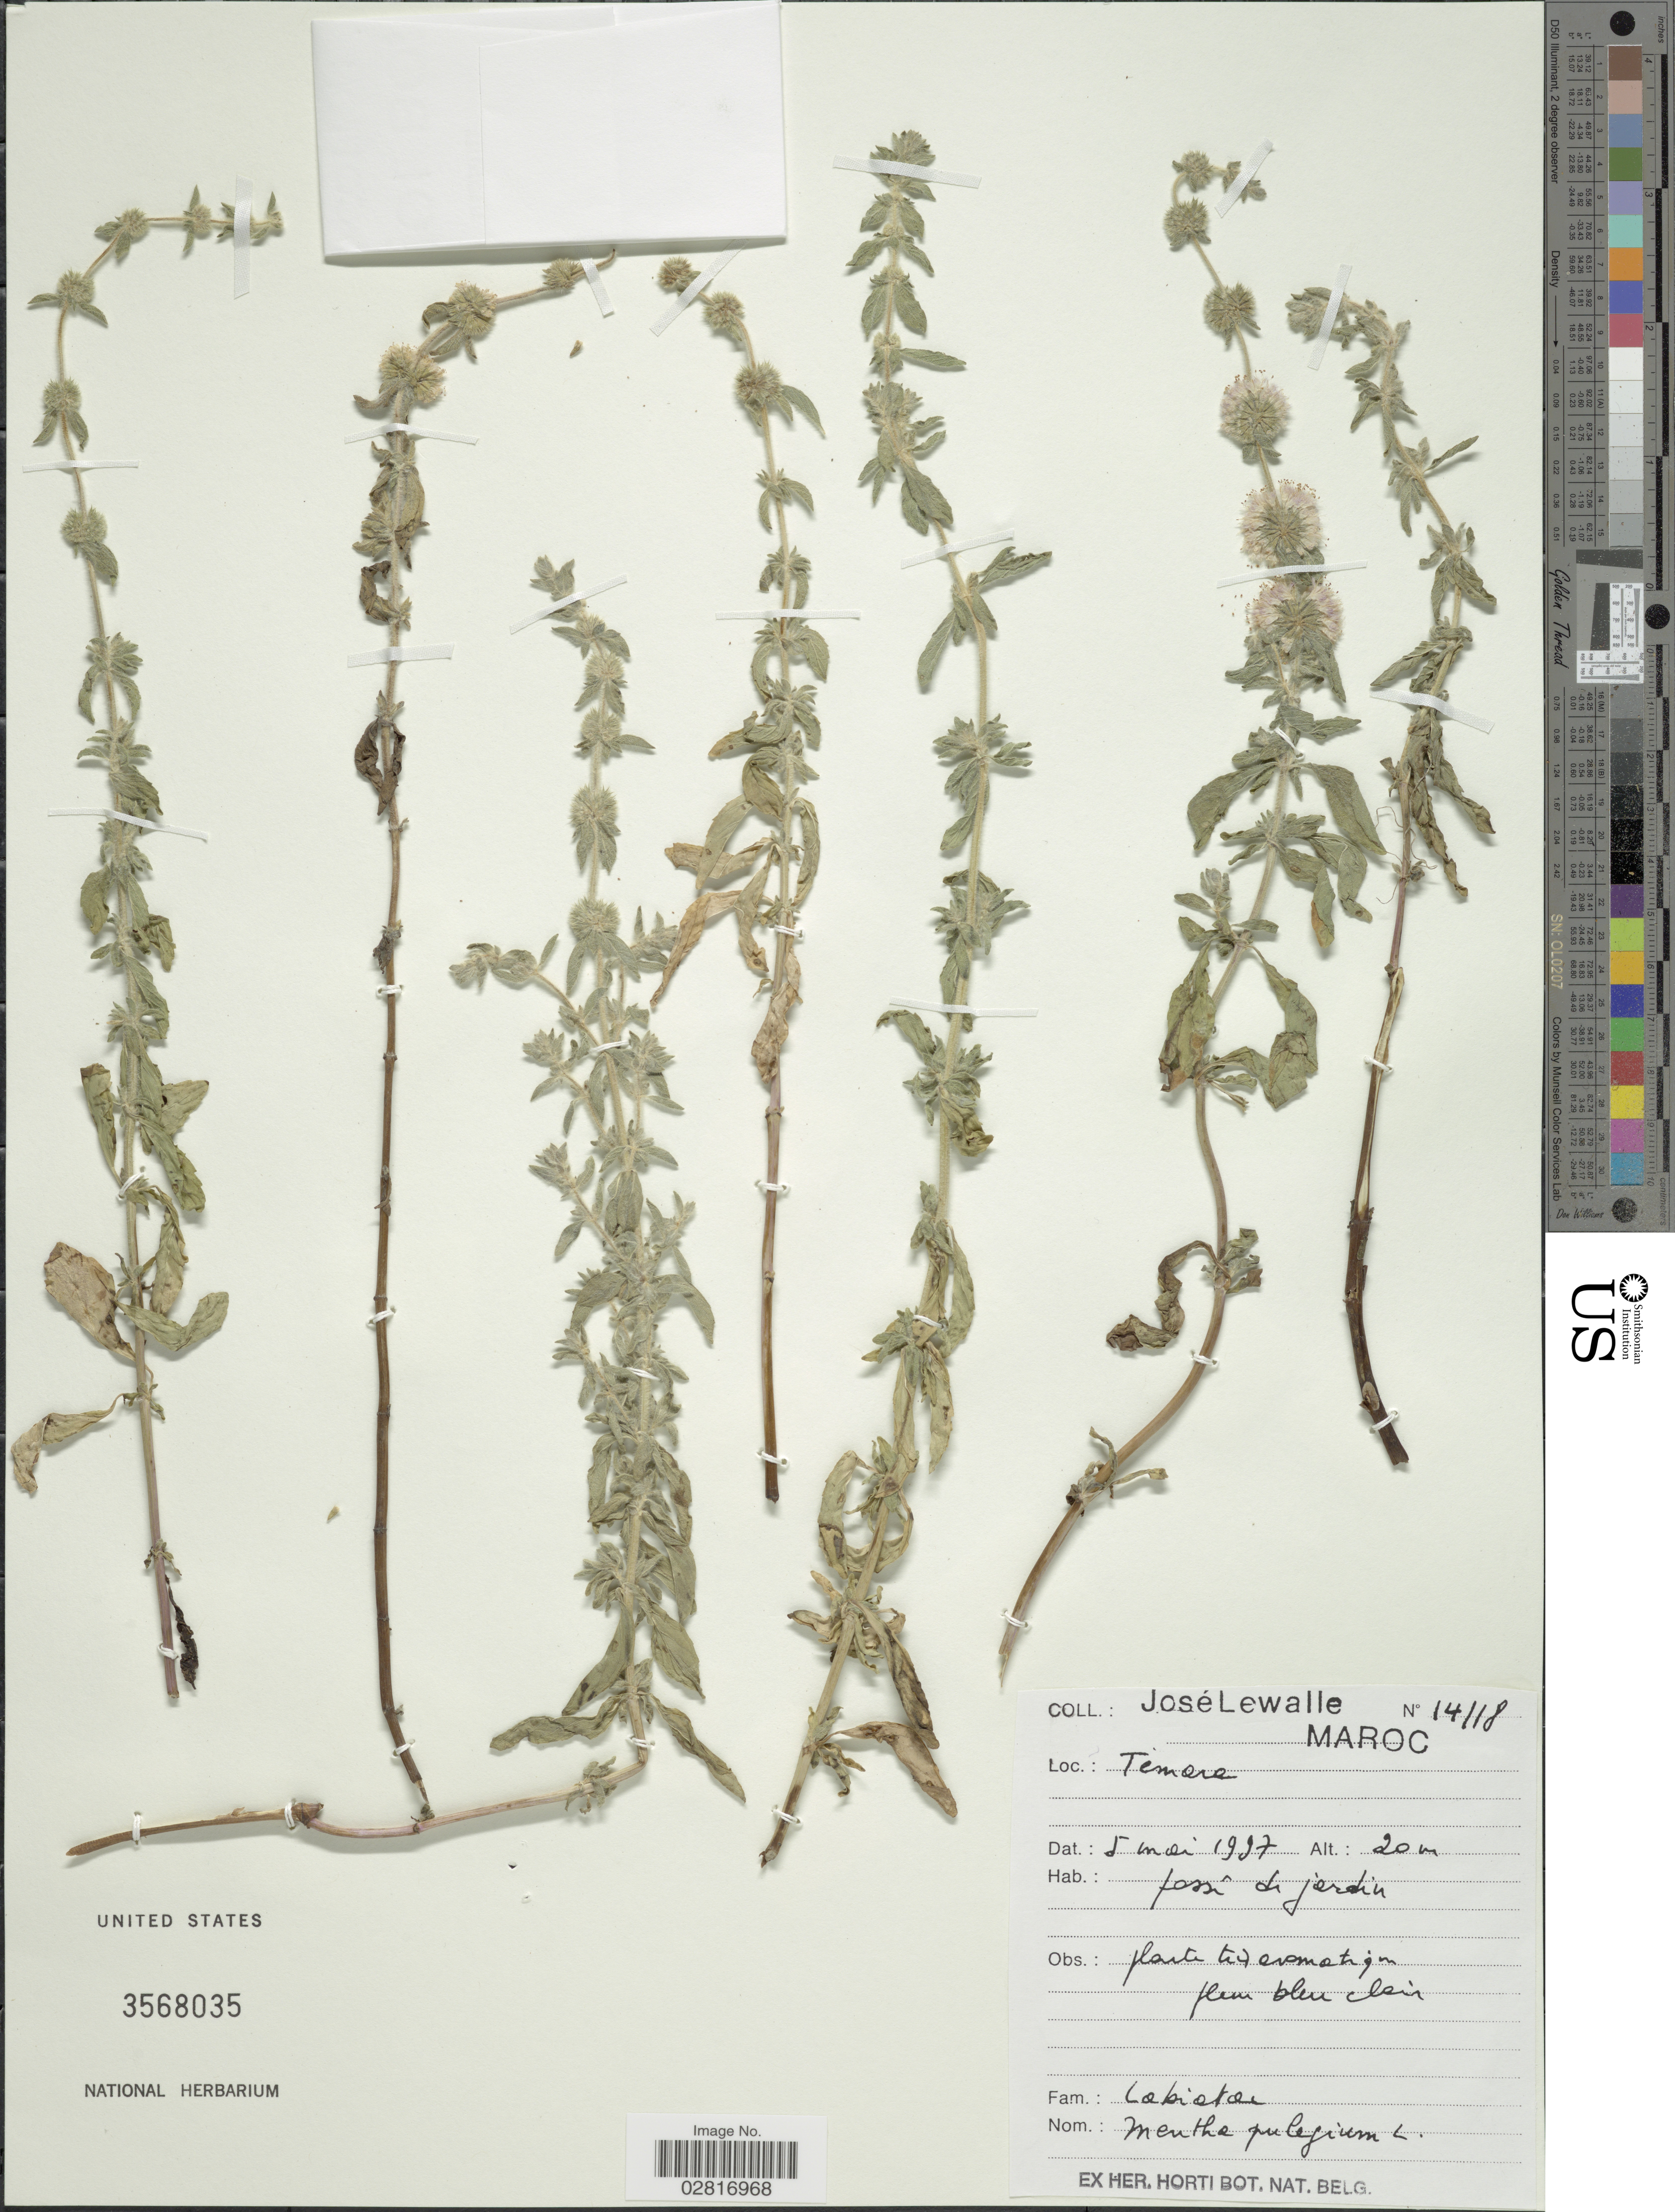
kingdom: Plantae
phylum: Tracheophyta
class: Magnoliopsida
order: Lamiales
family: Lamiaceae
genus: Mentha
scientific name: Mentha pulegium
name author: L.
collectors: J. Lewalle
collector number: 14118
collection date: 1997-05-05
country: Morocco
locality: Temara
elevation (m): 20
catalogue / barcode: US 3568035